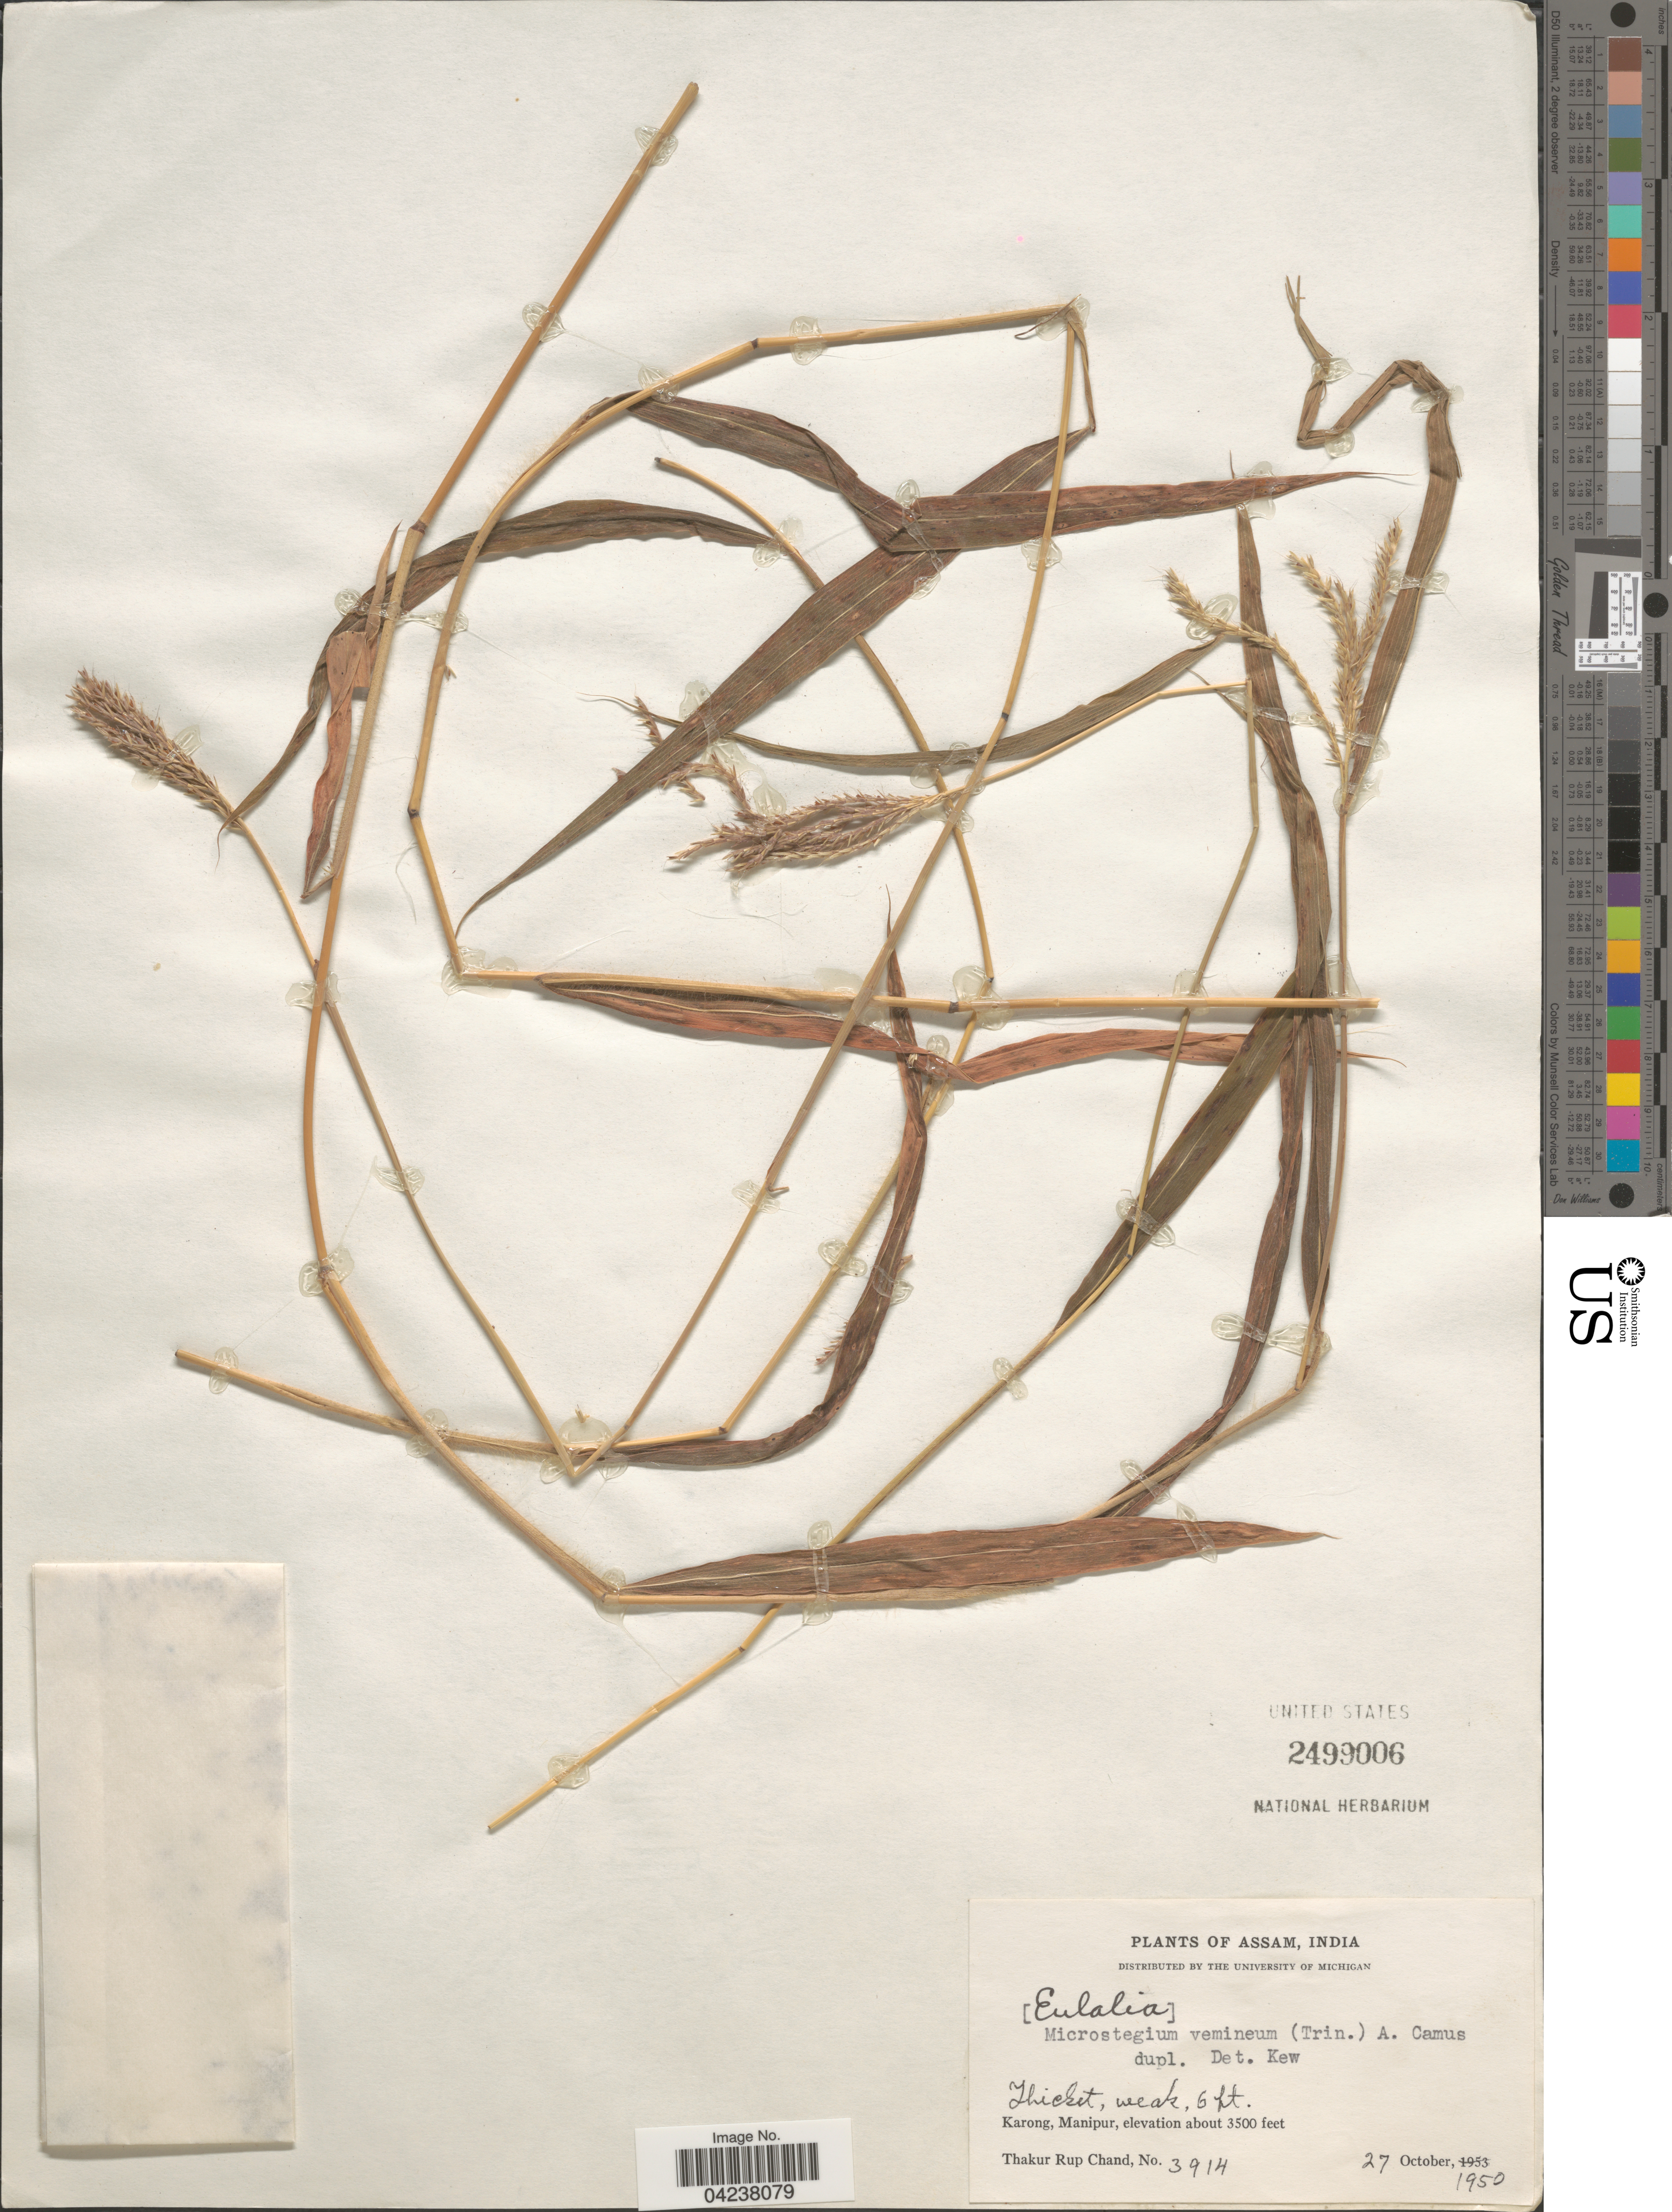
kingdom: Plantae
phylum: Tracheophyta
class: Liliopsida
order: Poales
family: Poaceae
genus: Microstegium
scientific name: Microstegium vimineum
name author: (Trin.) A. Camus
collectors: T. R. Chand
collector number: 3914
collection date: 1950-10-27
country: India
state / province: Manipur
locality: Karong, Manipur.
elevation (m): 1067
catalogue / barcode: US 2499006